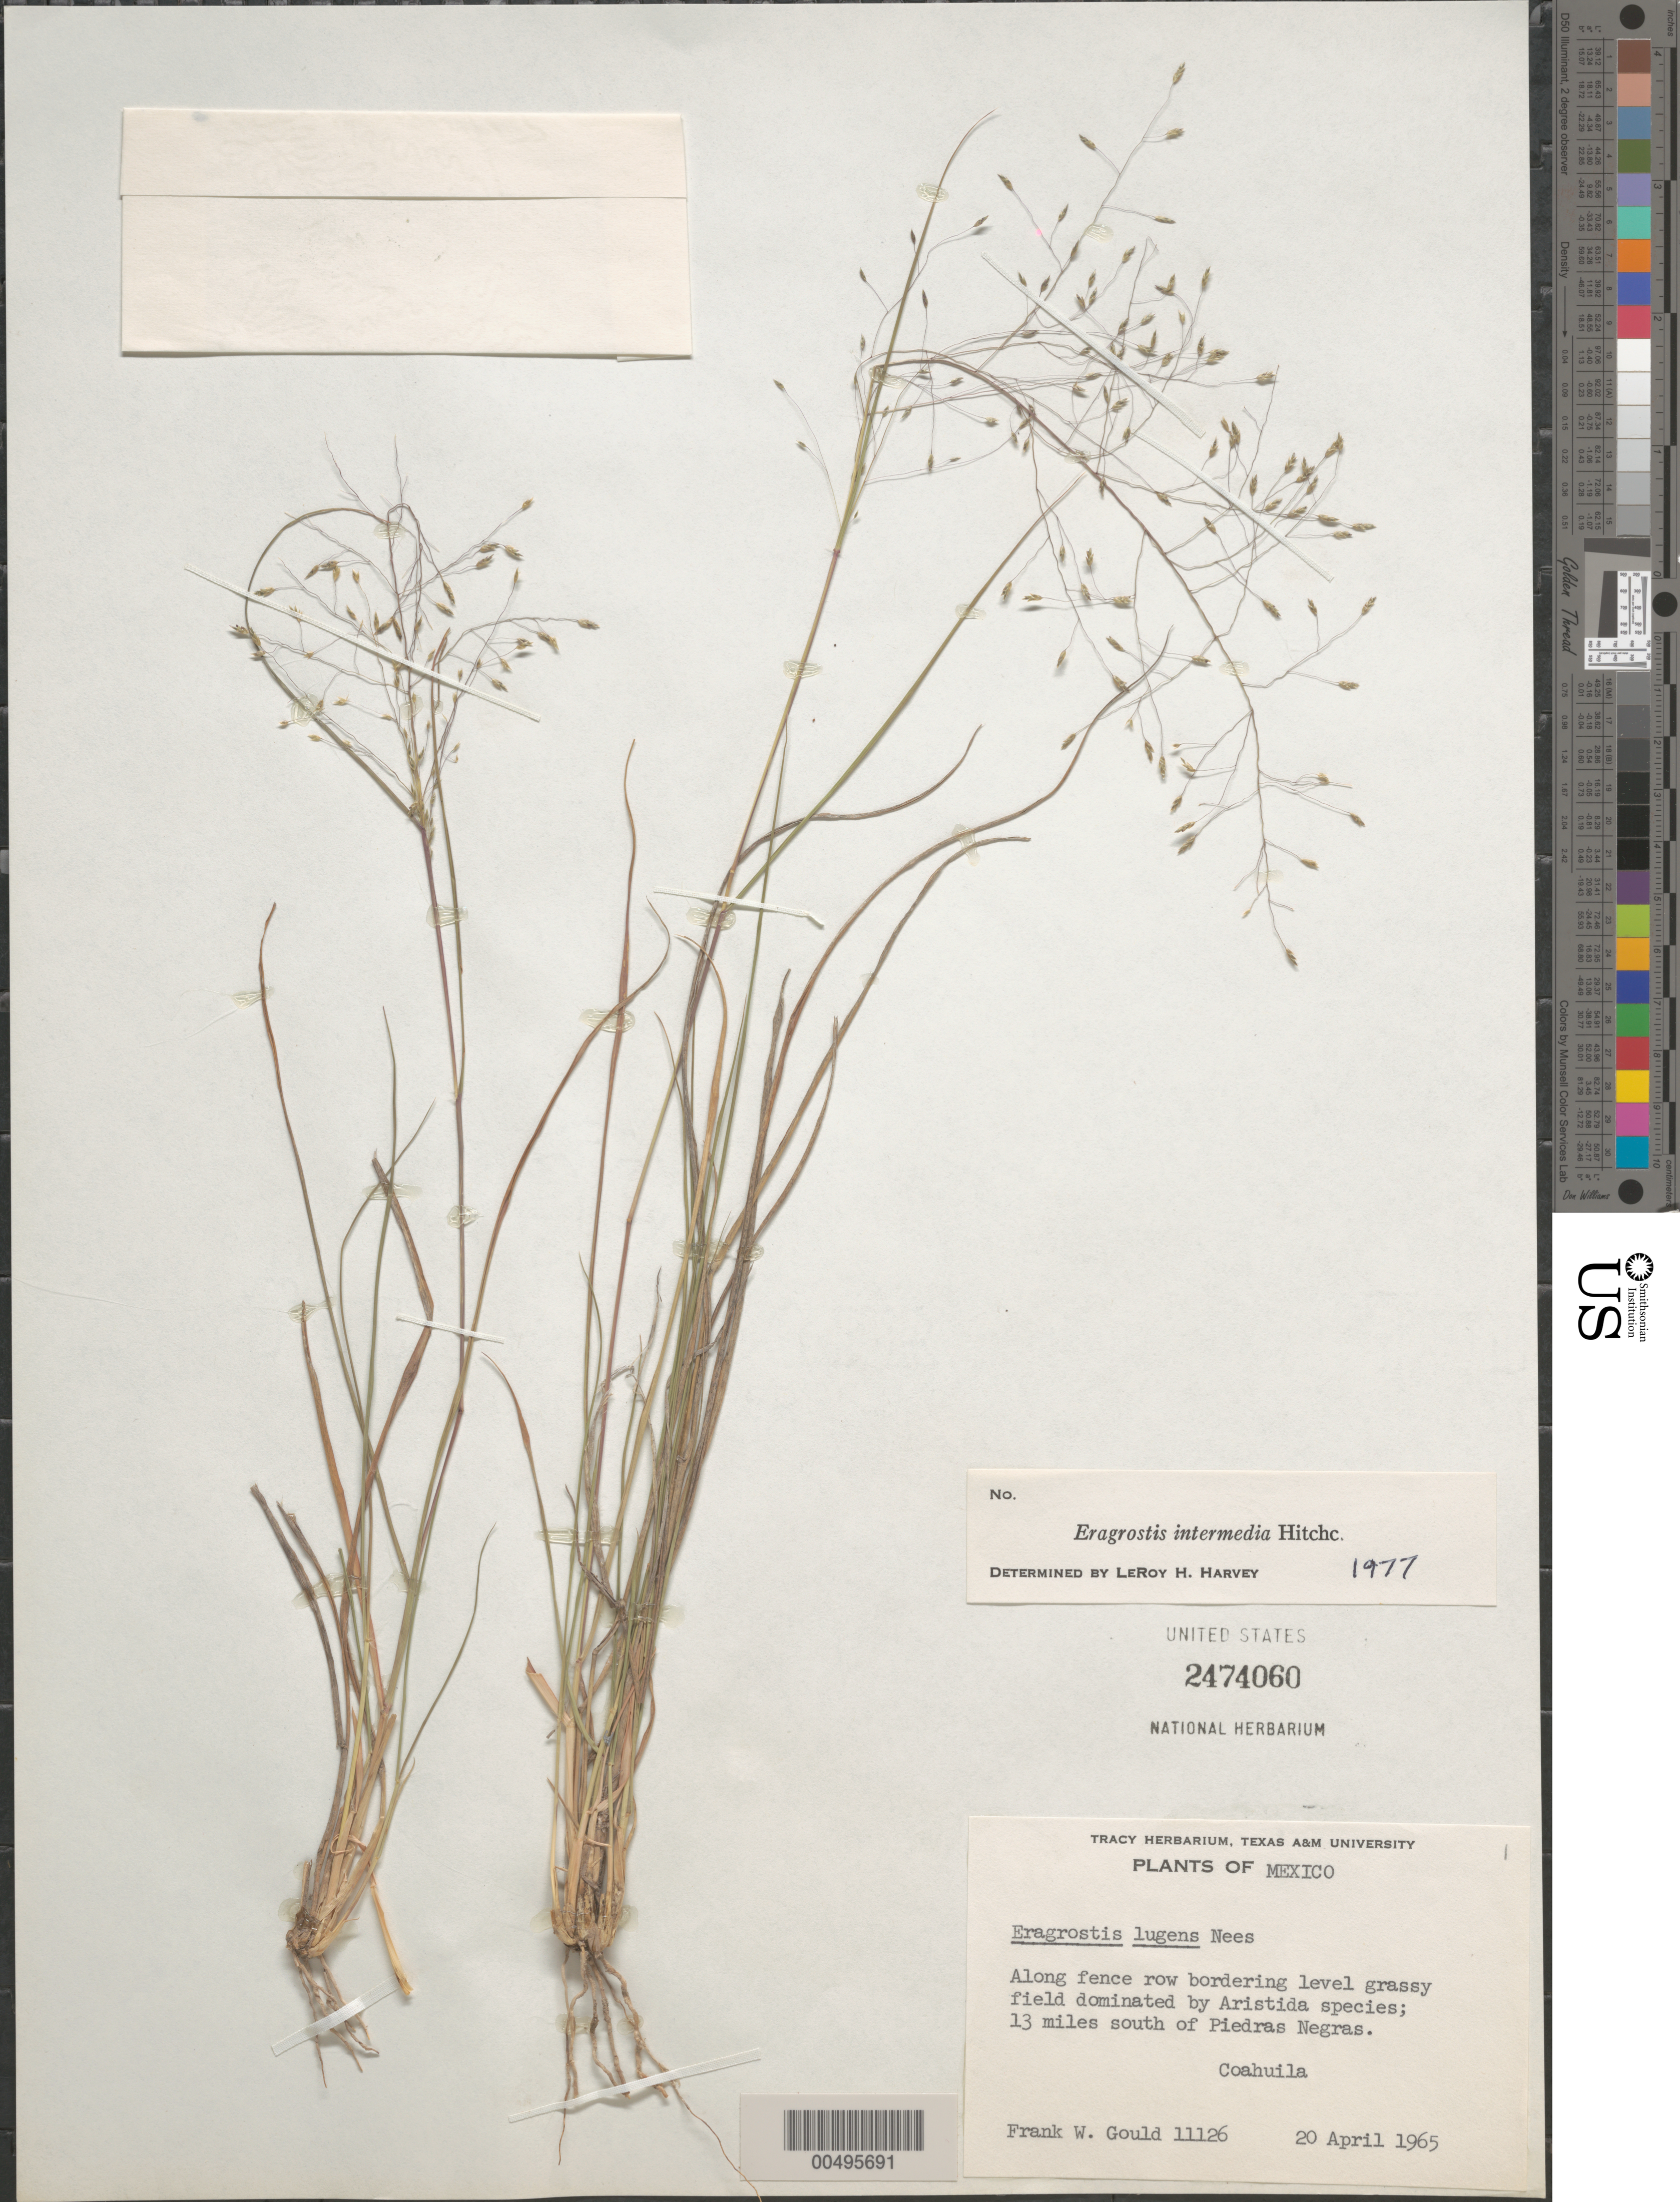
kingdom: Plantae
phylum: Tracheophyta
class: Liliopsida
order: Poales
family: Poaceae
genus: Eragrostis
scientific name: Eragrostis intermedia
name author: Hitchc.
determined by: Harvey, L. H.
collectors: F. W. Gould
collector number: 11126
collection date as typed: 20 Apr 1965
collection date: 1965-04-20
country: Mexico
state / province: Coahuila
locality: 13 mi S of Piedras Negras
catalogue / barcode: US 2474060